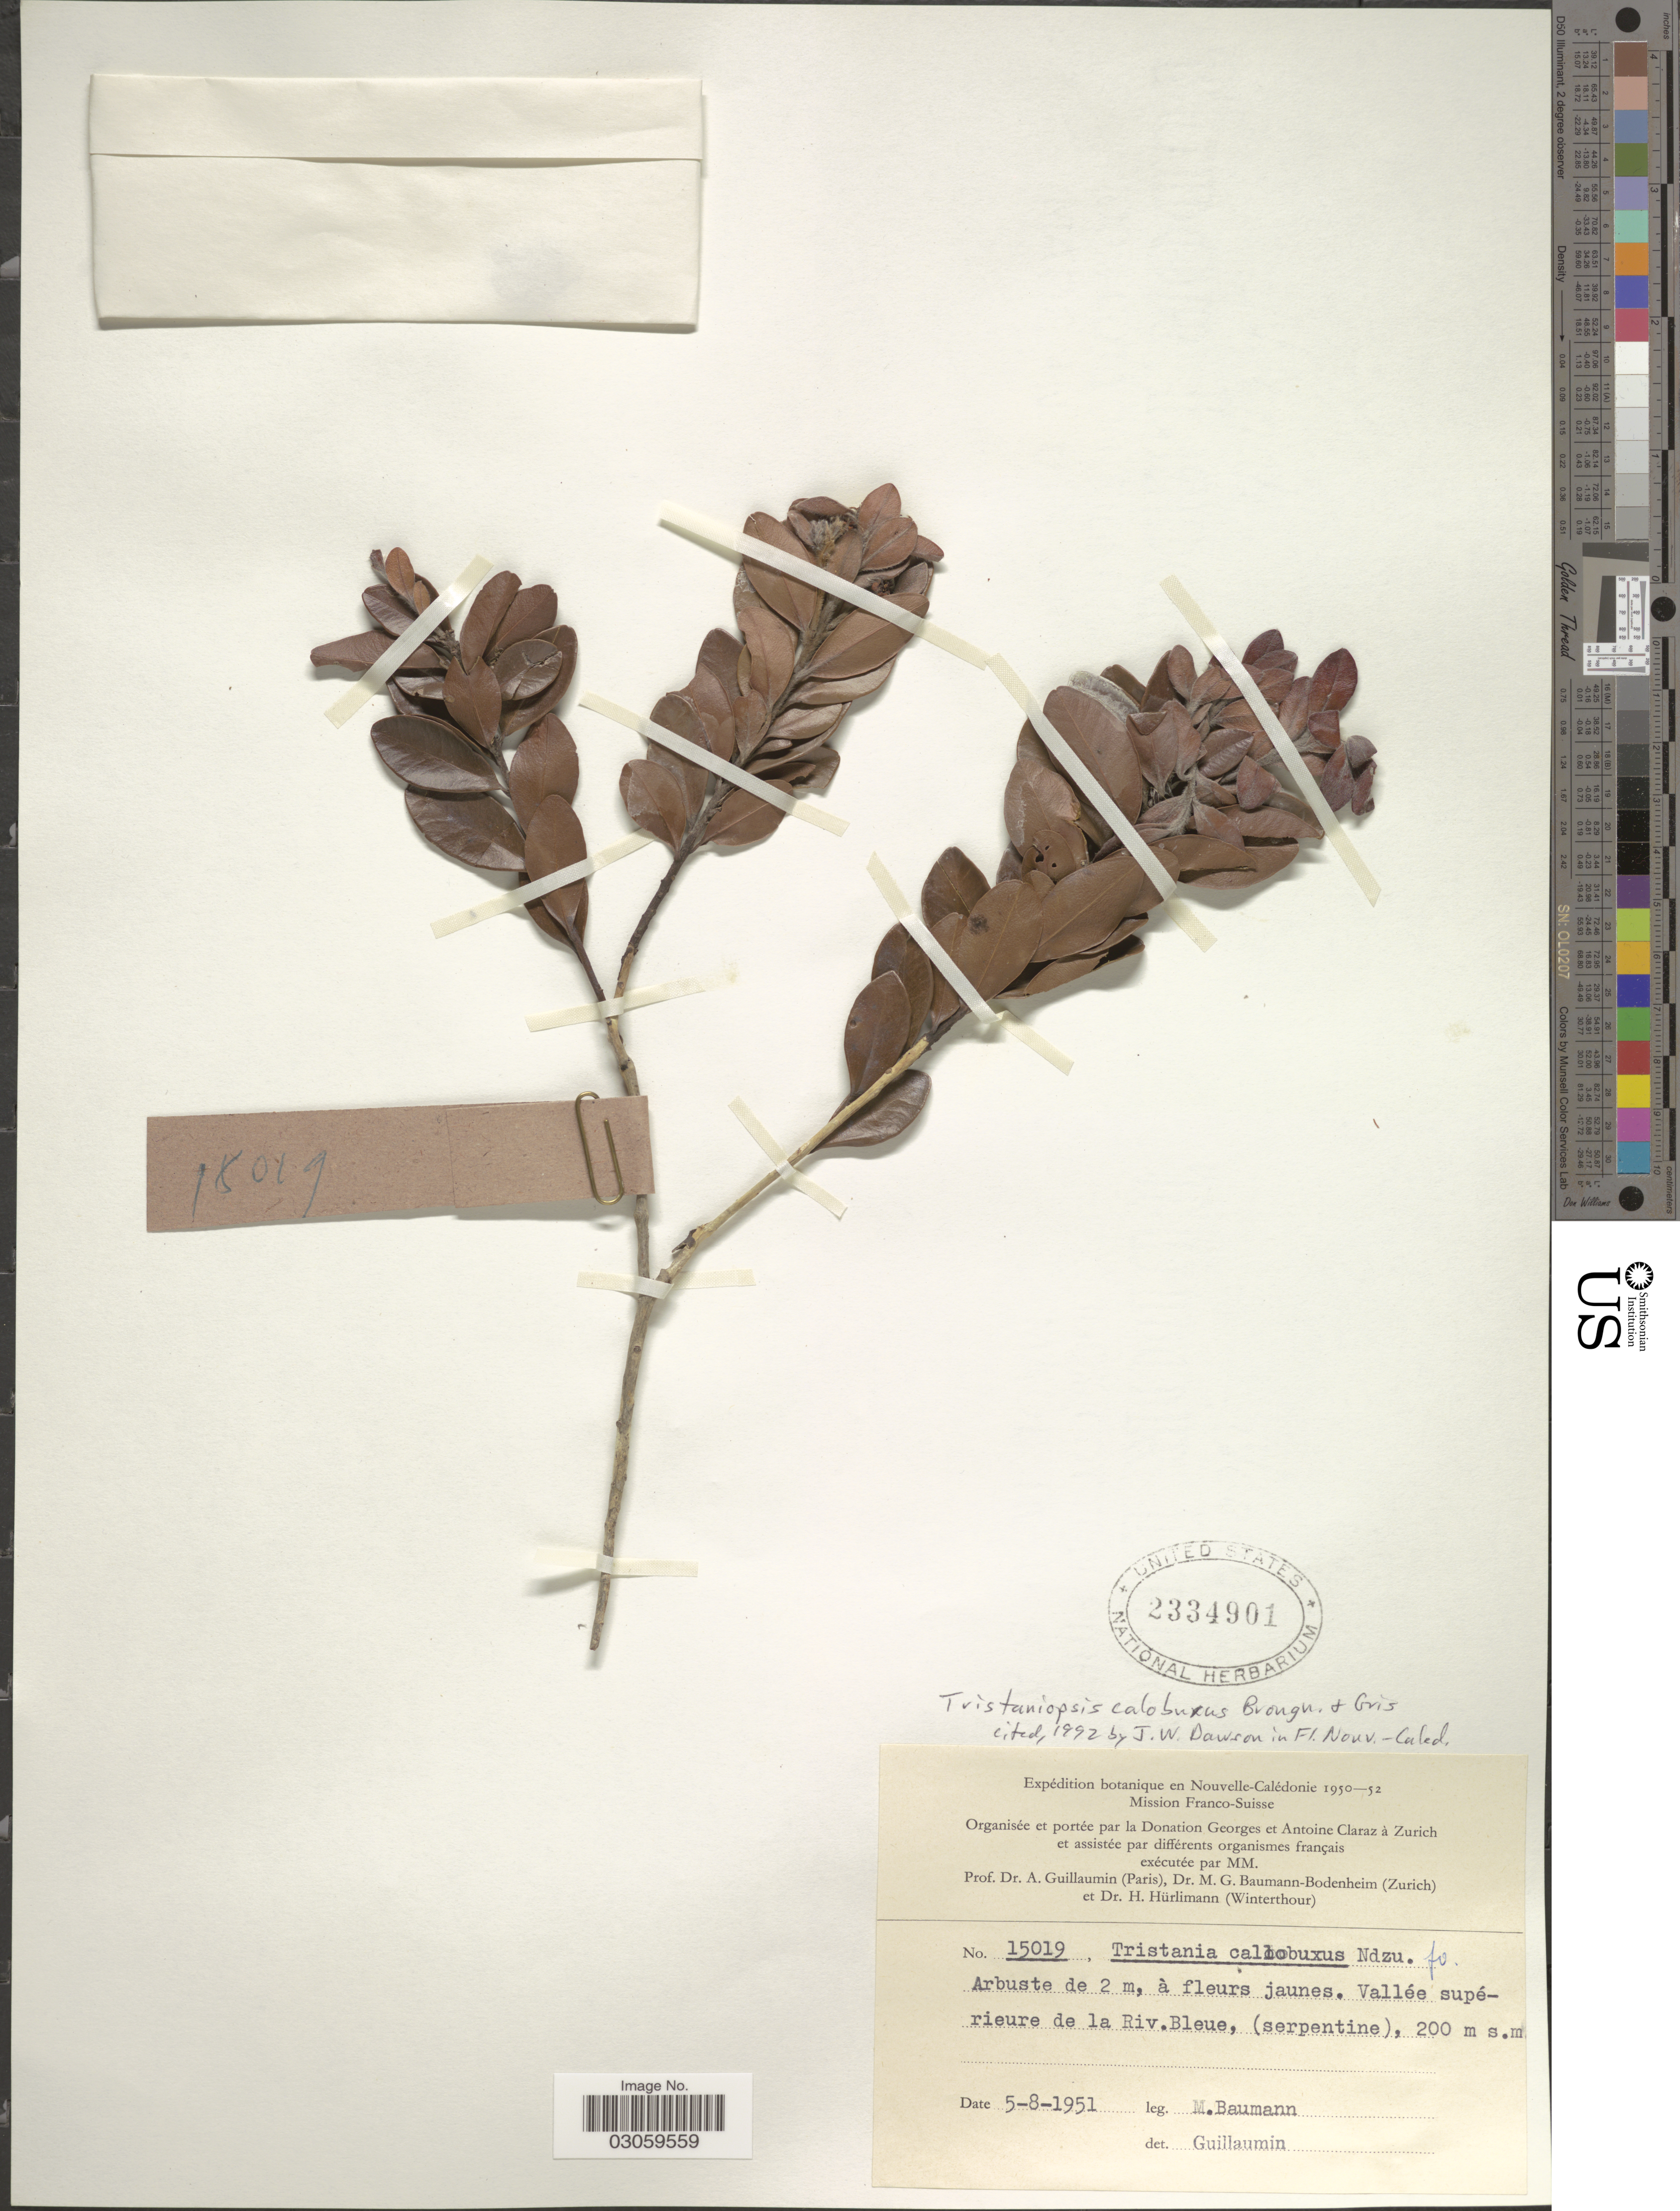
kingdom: Plantae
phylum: Tracheophyta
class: Magnoliopsida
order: Myrtales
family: Myrtaceae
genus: Tristaniopsis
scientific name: Tristaniopsis callobuxus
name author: Brongn. & Gris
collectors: M. G. Baumann-Bodenheim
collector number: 15019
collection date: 1951-08-05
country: New Caledonia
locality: Nouvelle-Calédonie. Vallée supérieure de la Riv. Bleue, (serpentine).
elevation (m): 200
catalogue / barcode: US 2334901